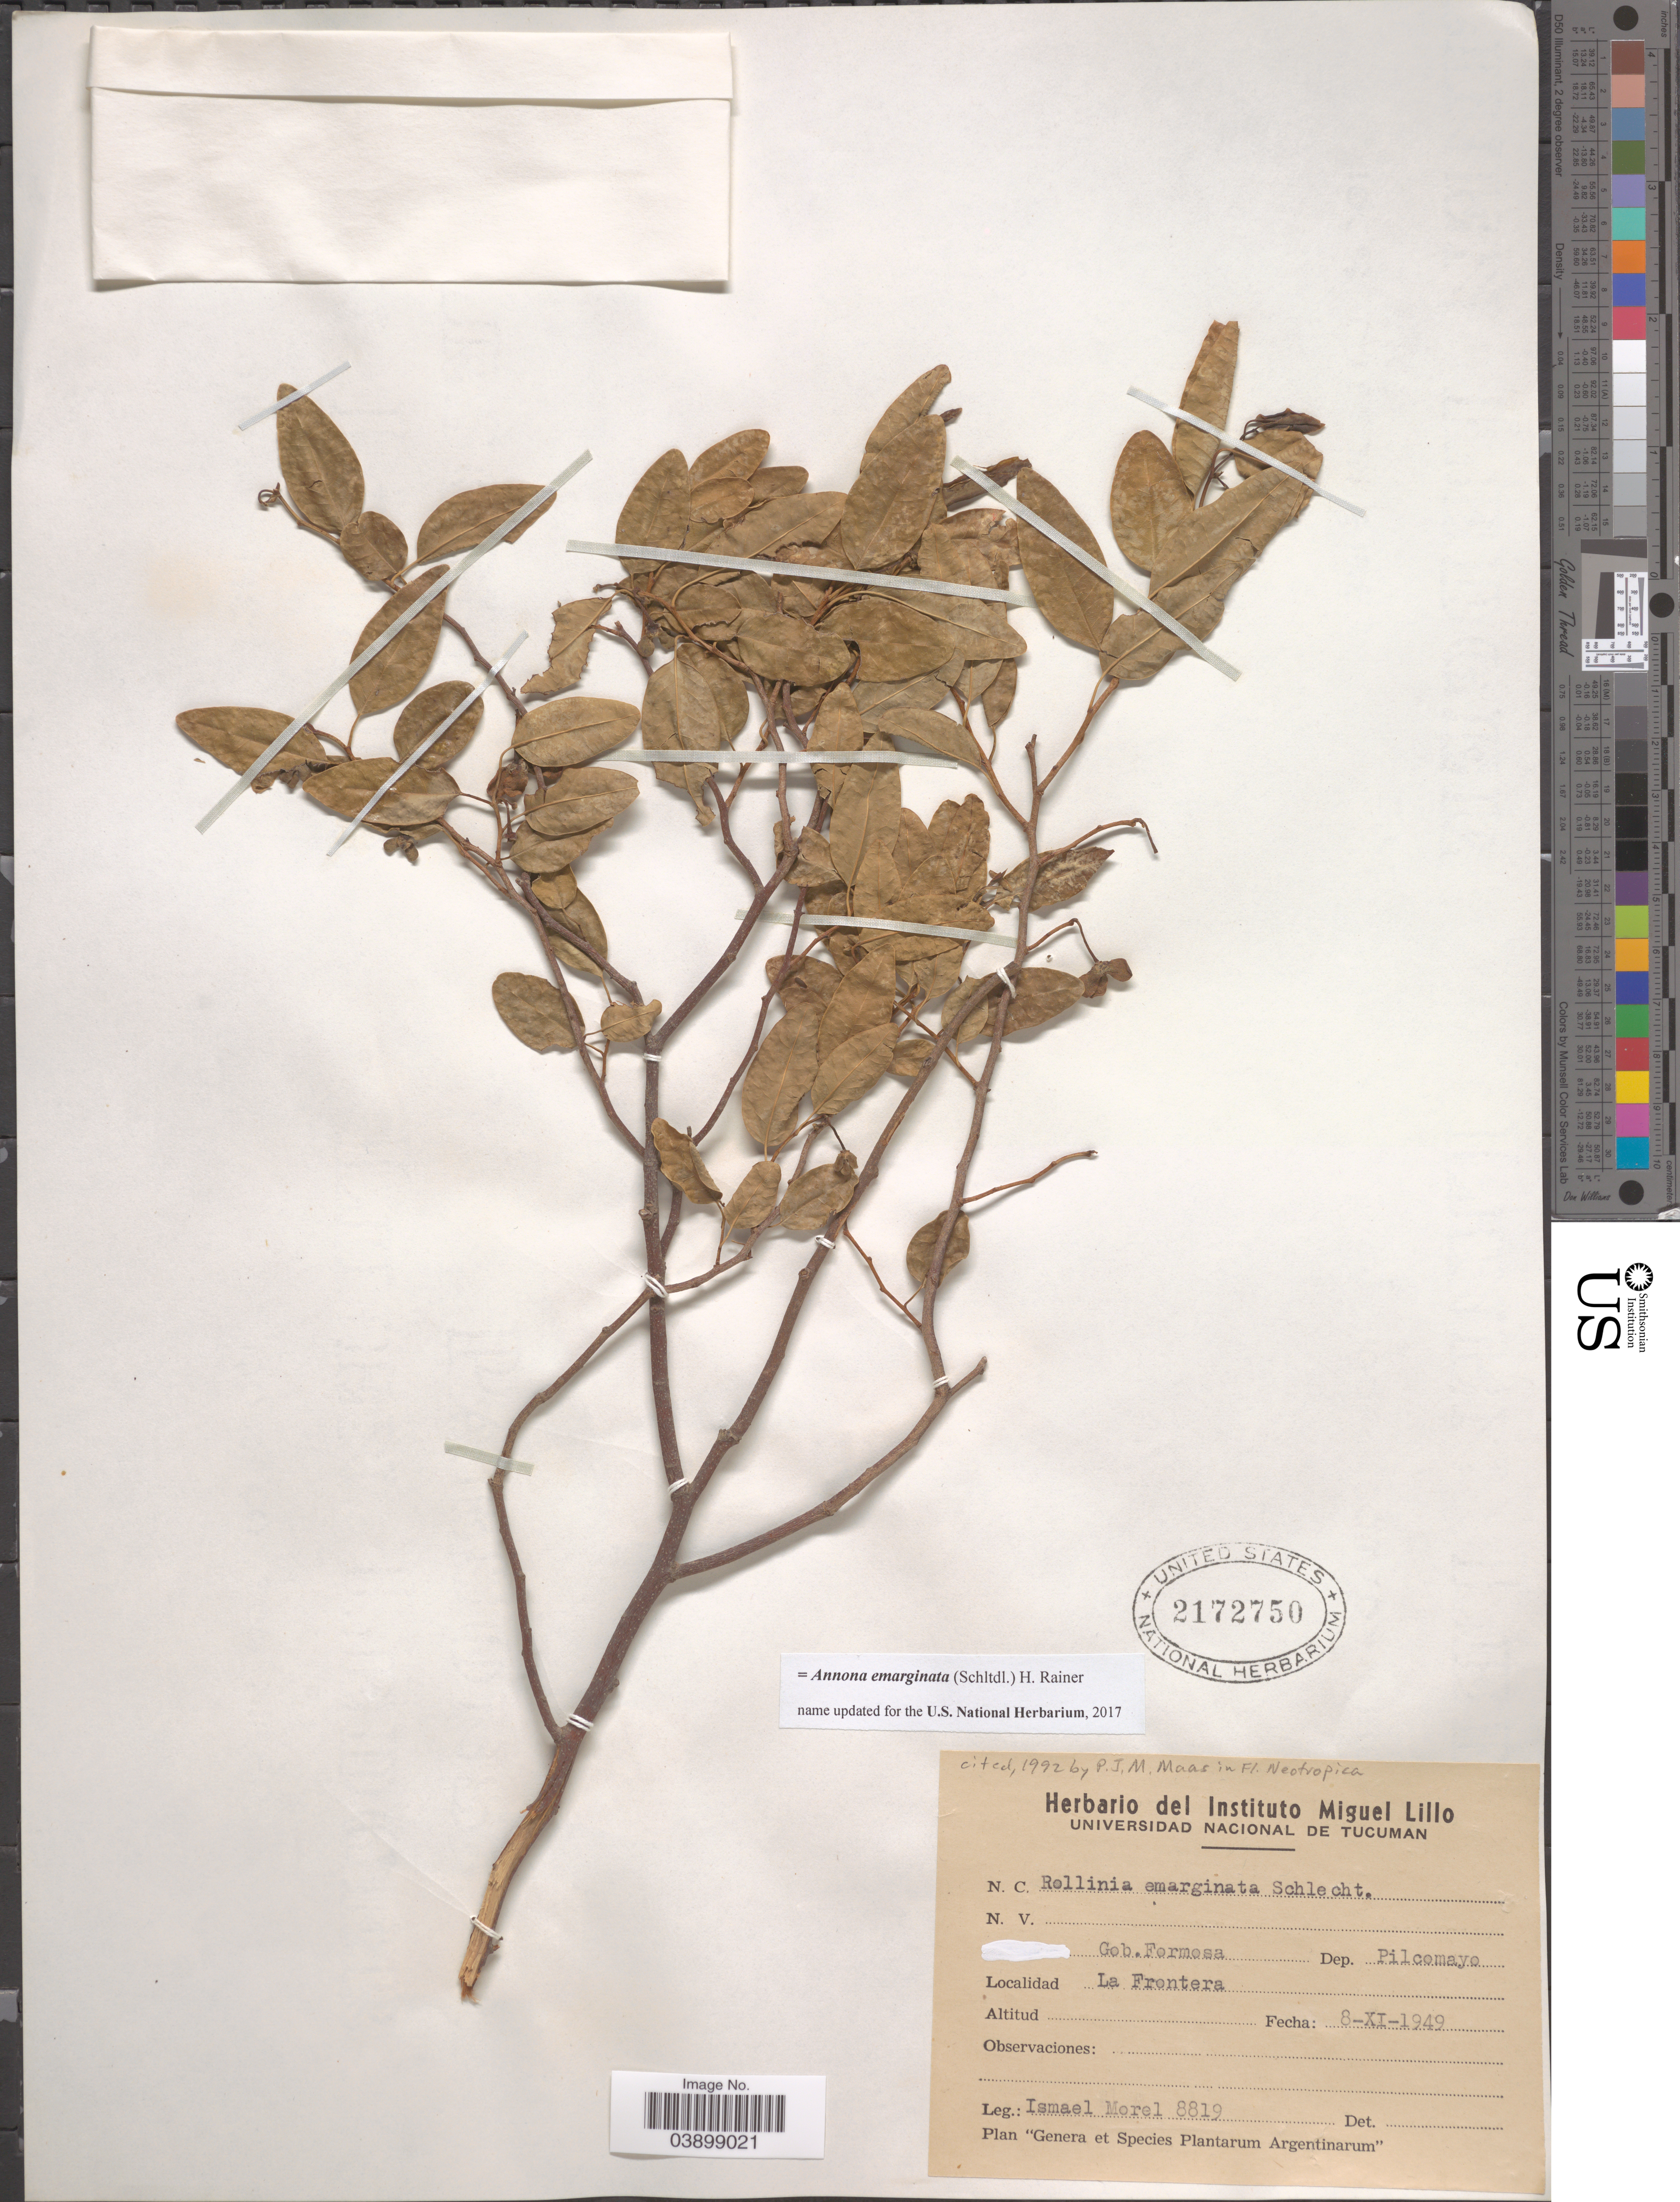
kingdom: Plantae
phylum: Tracheophyta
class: Magnoliopsida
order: Magnoliales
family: Annonaceae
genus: Annona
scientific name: Annona emarginata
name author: (Schltdl.) H. Rainer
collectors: I. Morel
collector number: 8819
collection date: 1949-11-08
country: Argentina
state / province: Formosa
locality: Gob. Formosa. Dep. Pilcomayo. La Frontera.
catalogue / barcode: US 2172750